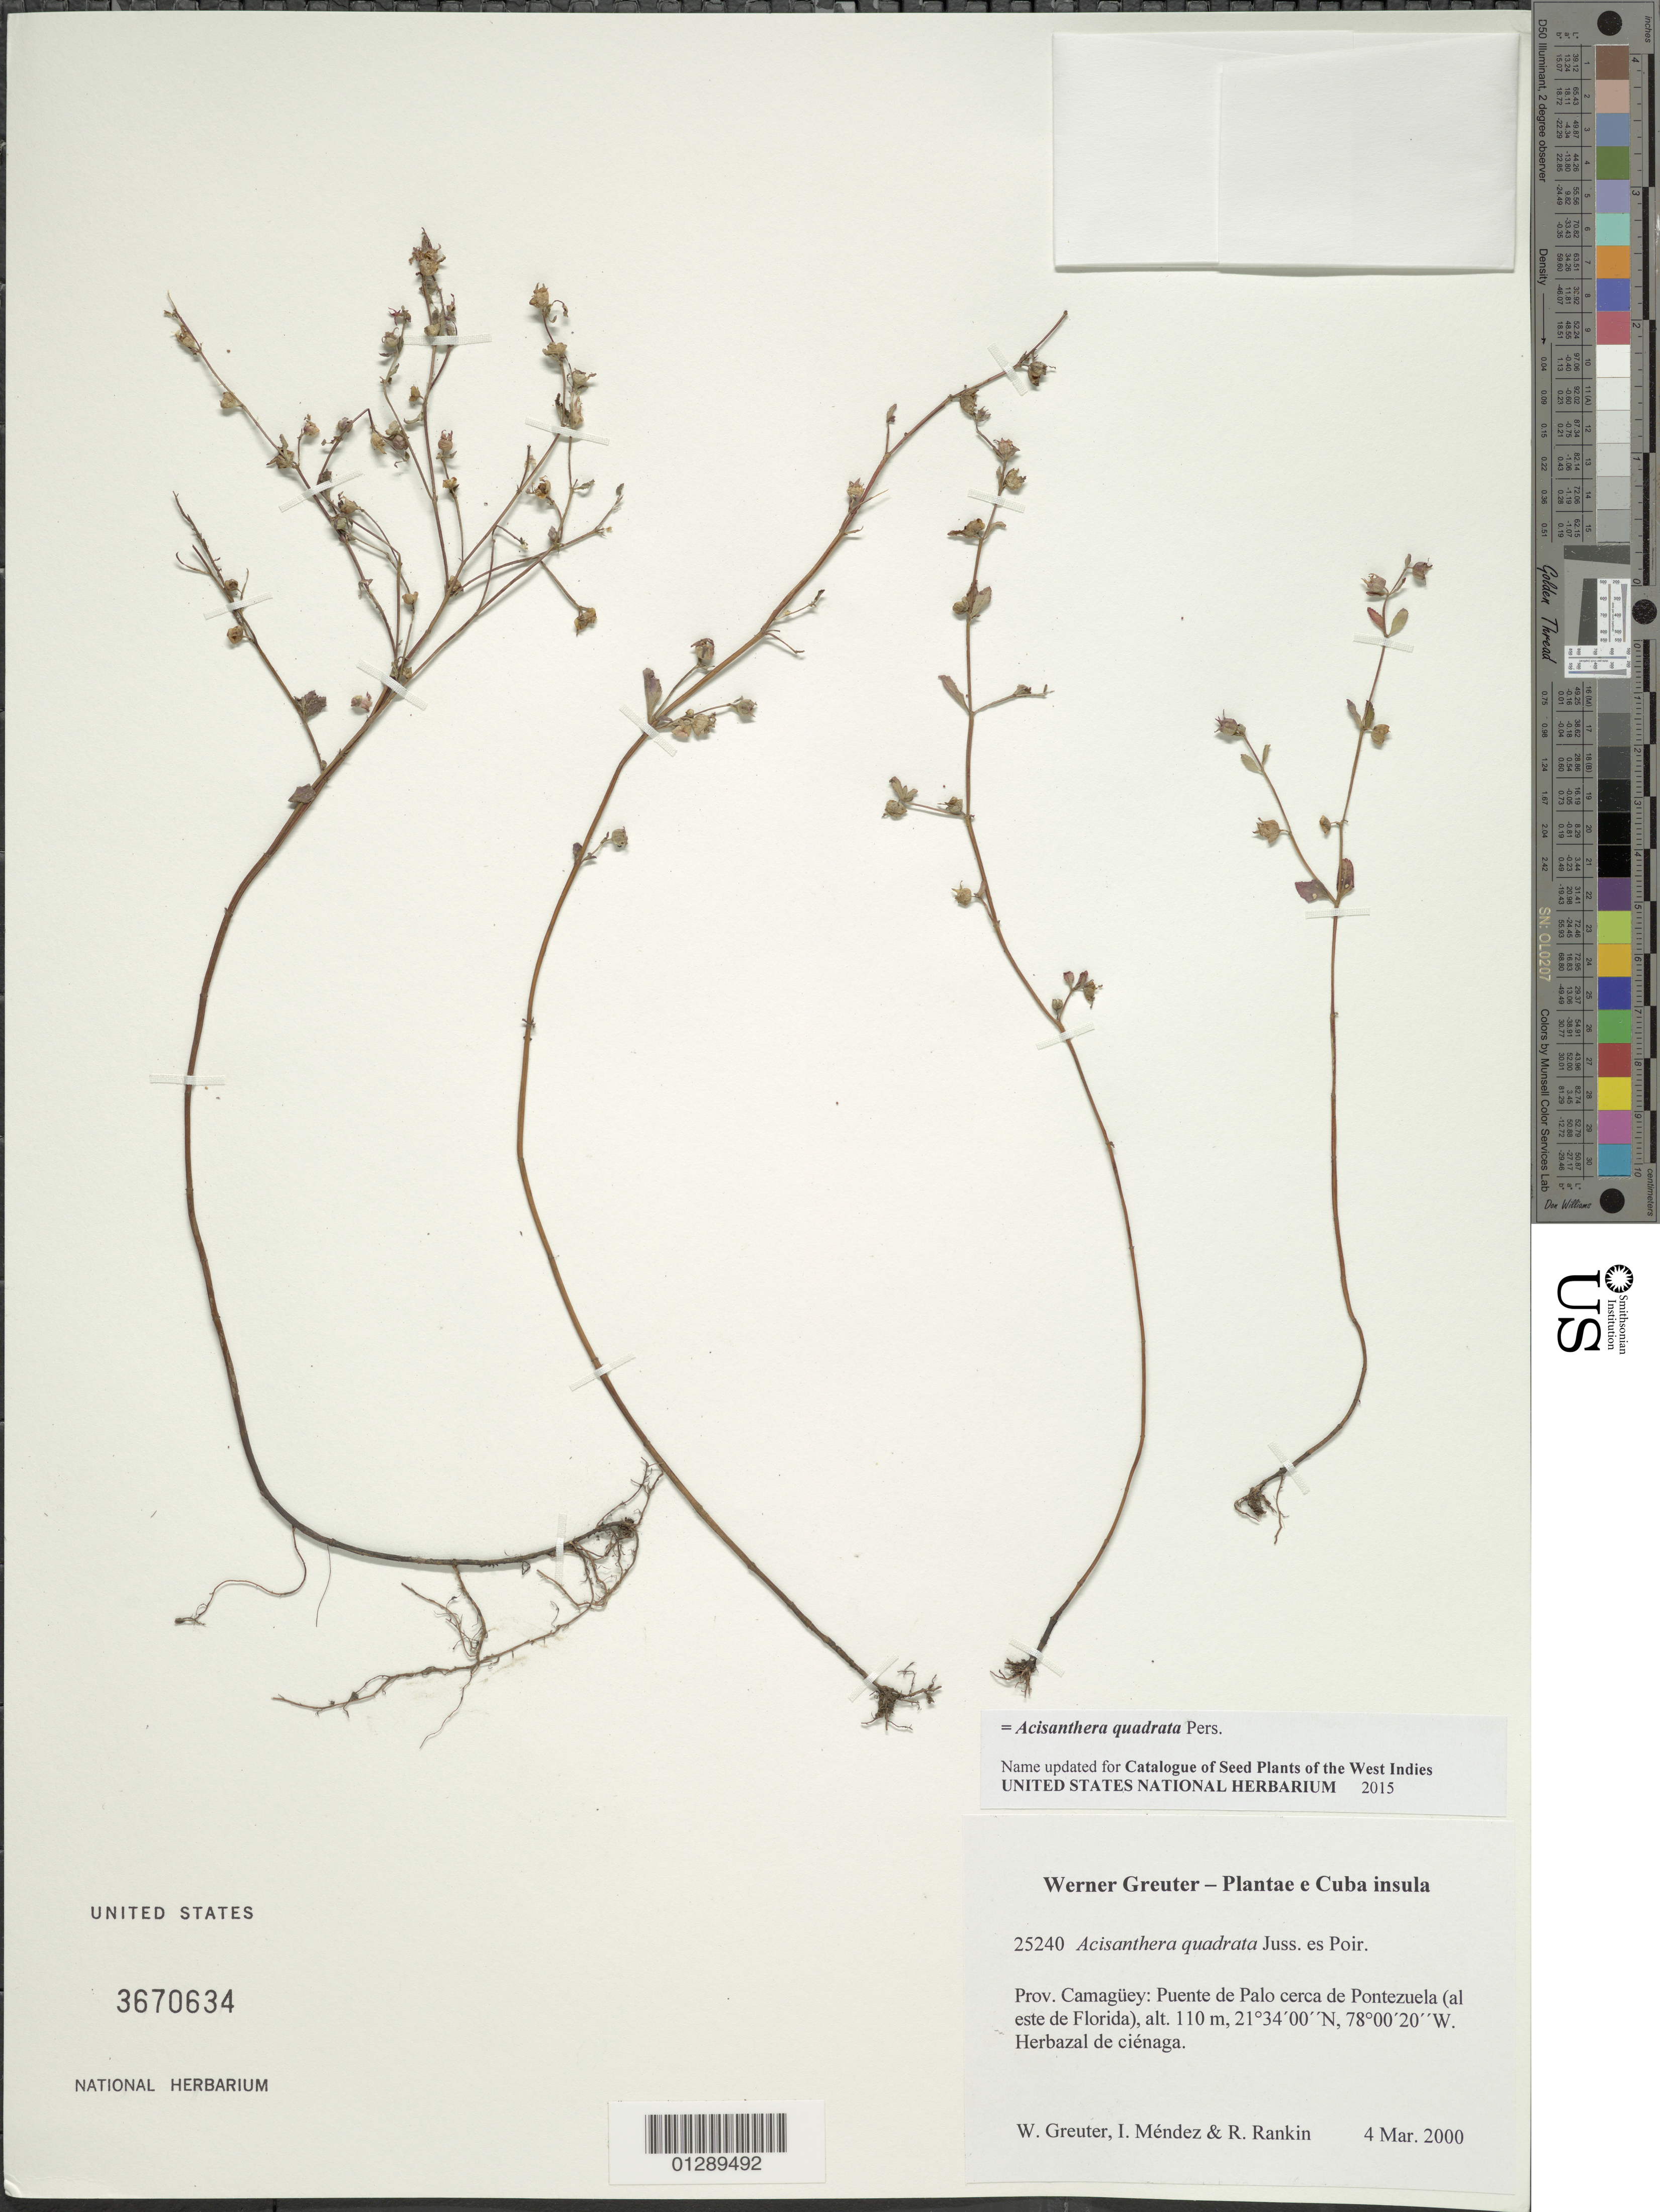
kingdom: Plantae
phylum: Tracheophyta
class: Magnoliopsida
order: Myrtales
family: Melastomataceae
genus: Acisanthera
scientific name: Acisanthera erecta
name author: Gleason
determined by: Nunes da Silva, Diego, (RB), Jardim Botanico do Rio de Janeiro - Herbario (BRAZIL)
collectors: W. R. Greuter, I. Méndez & R. Rankin Rodriguez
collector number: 25240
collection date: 2000-03-04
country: Cuba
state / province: Camagüey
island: Cuba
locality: Puente de Palo cerca de Pontezuela (al este de Florida).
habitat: Herbazal de ciénaga.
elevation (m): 110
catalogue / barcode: US 3670634